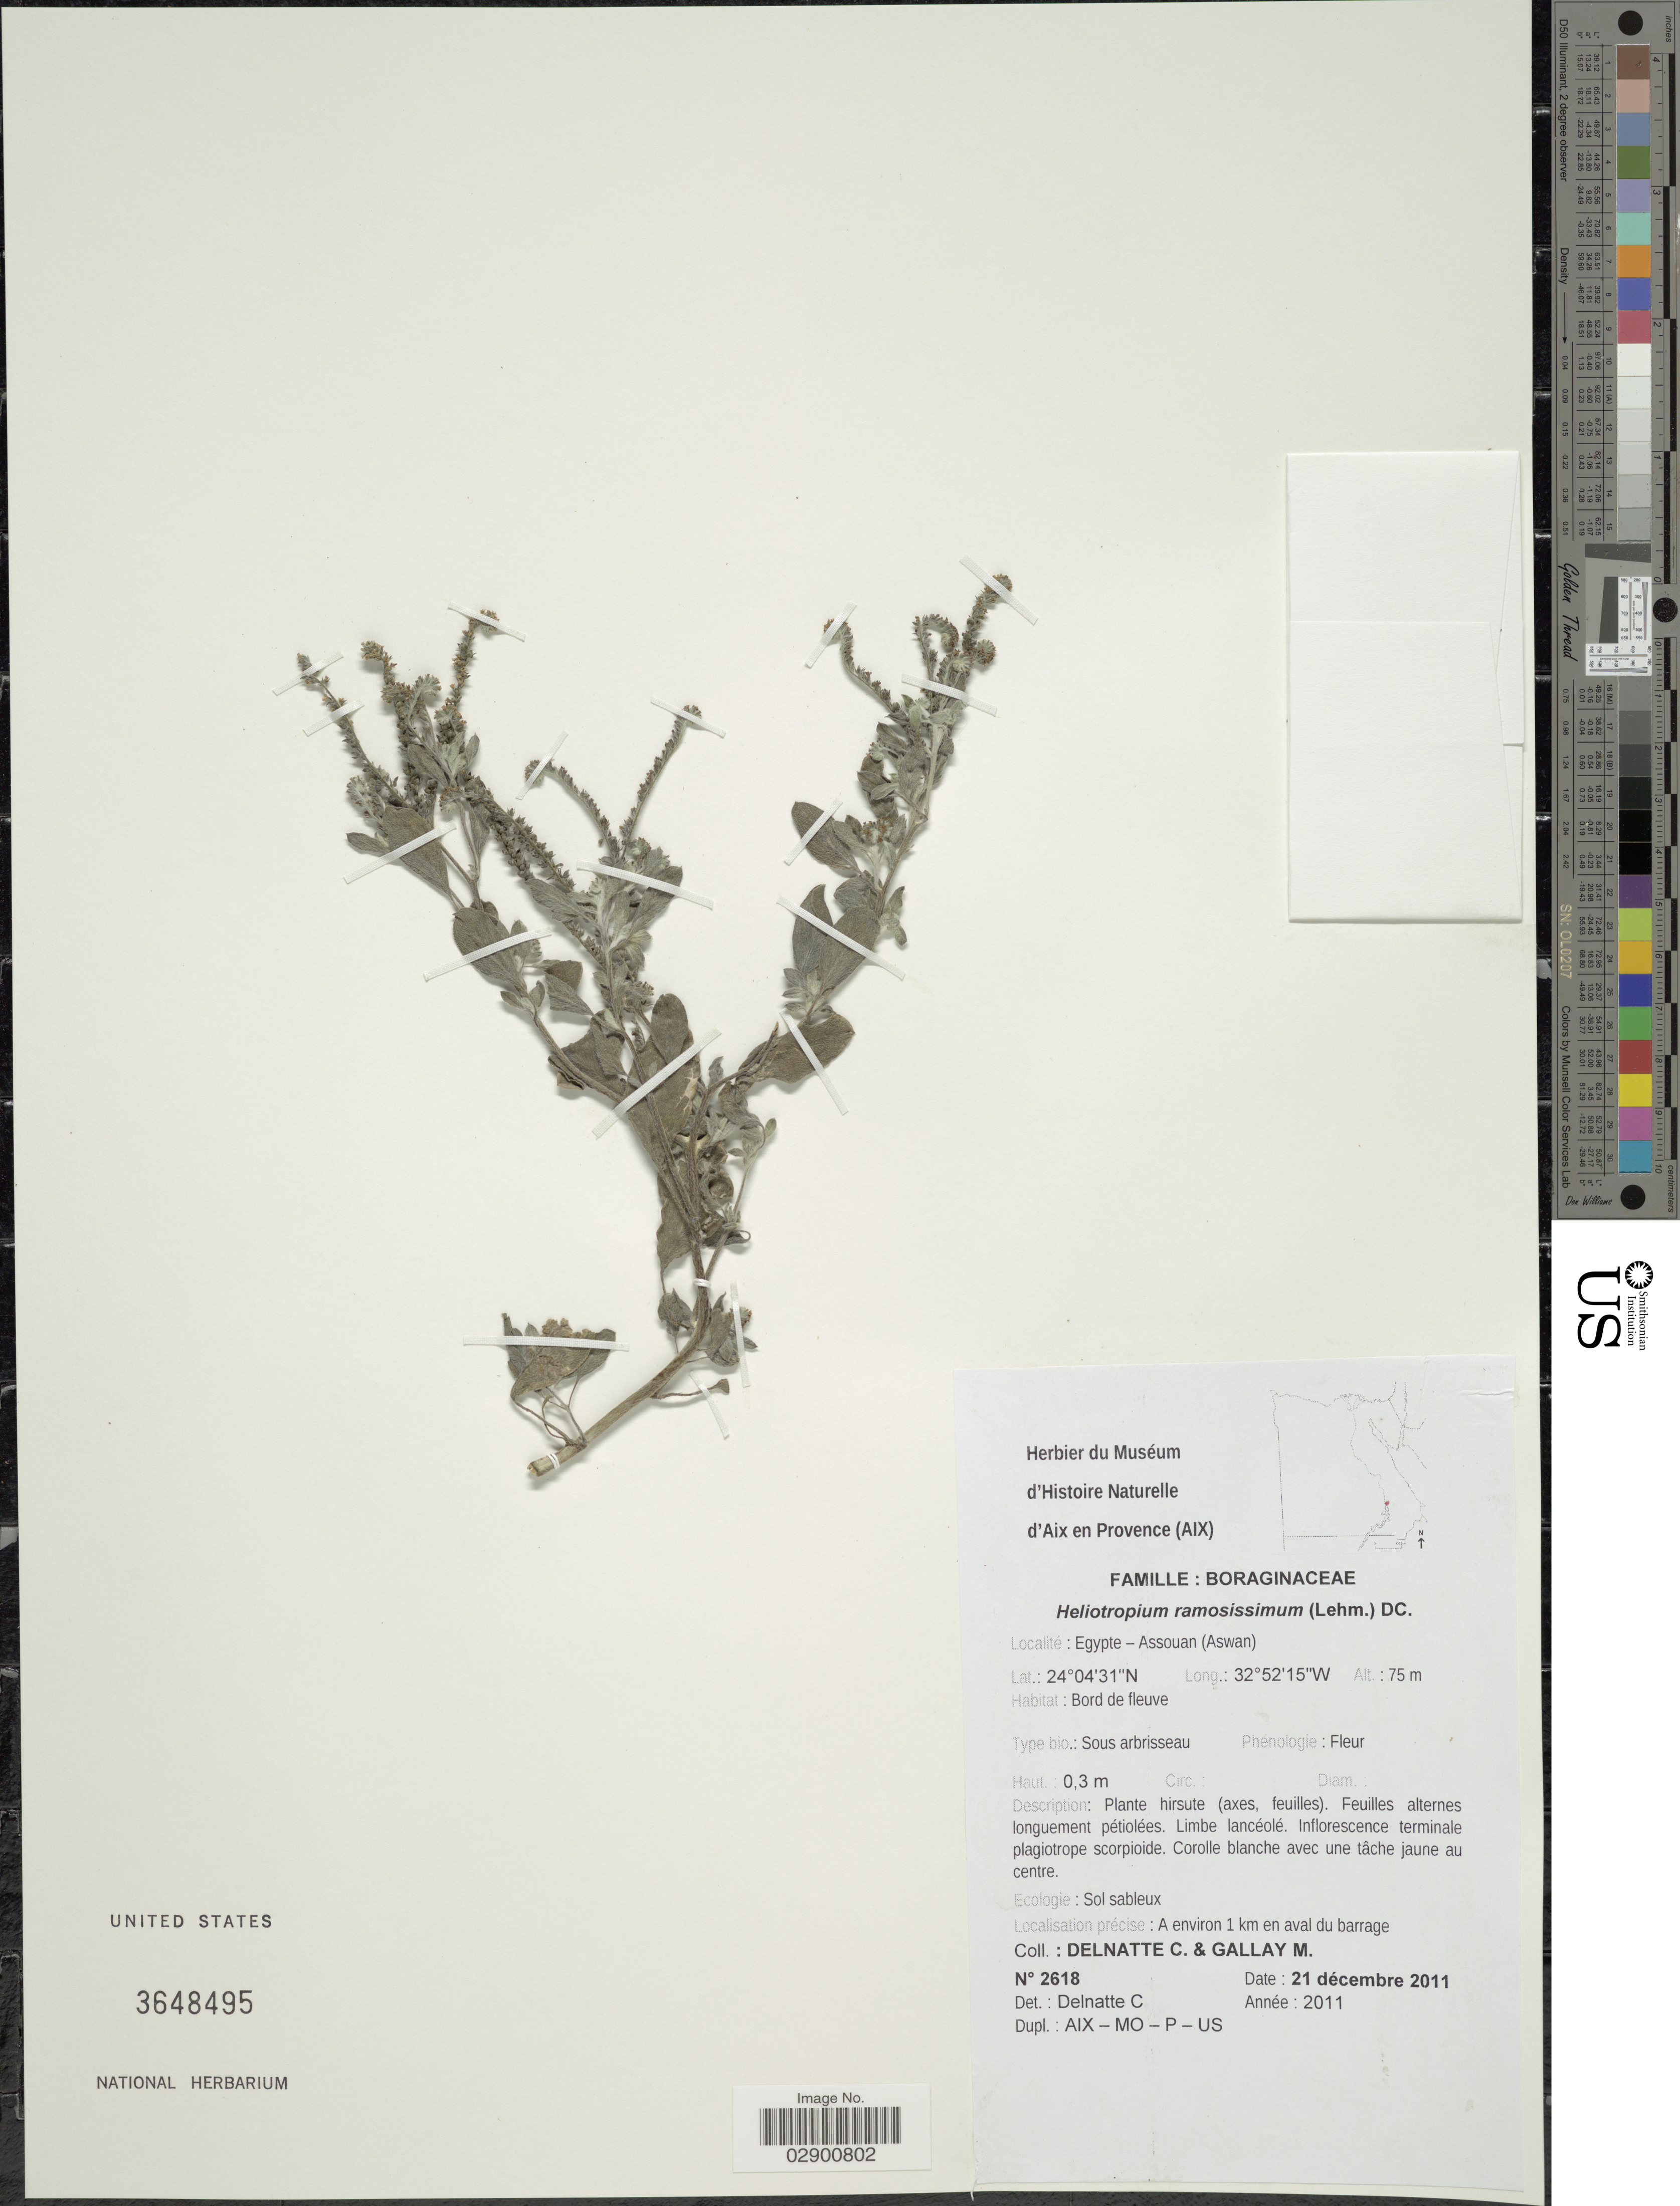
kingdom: Plantae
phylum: Tracheophyta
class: Magnoliopsida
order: Boraginales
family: Heliotropiaceae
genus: Heliotropium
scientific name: Heliotropium ramosissimum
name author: (Lehm.) Sieber ex DC.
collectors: C. Delnatte & M. Gallay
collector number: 2618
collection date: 2011-12-21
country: Egypt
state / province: Aswan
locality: Assouan (Aswan).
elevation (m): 75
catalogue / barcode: US 3648495